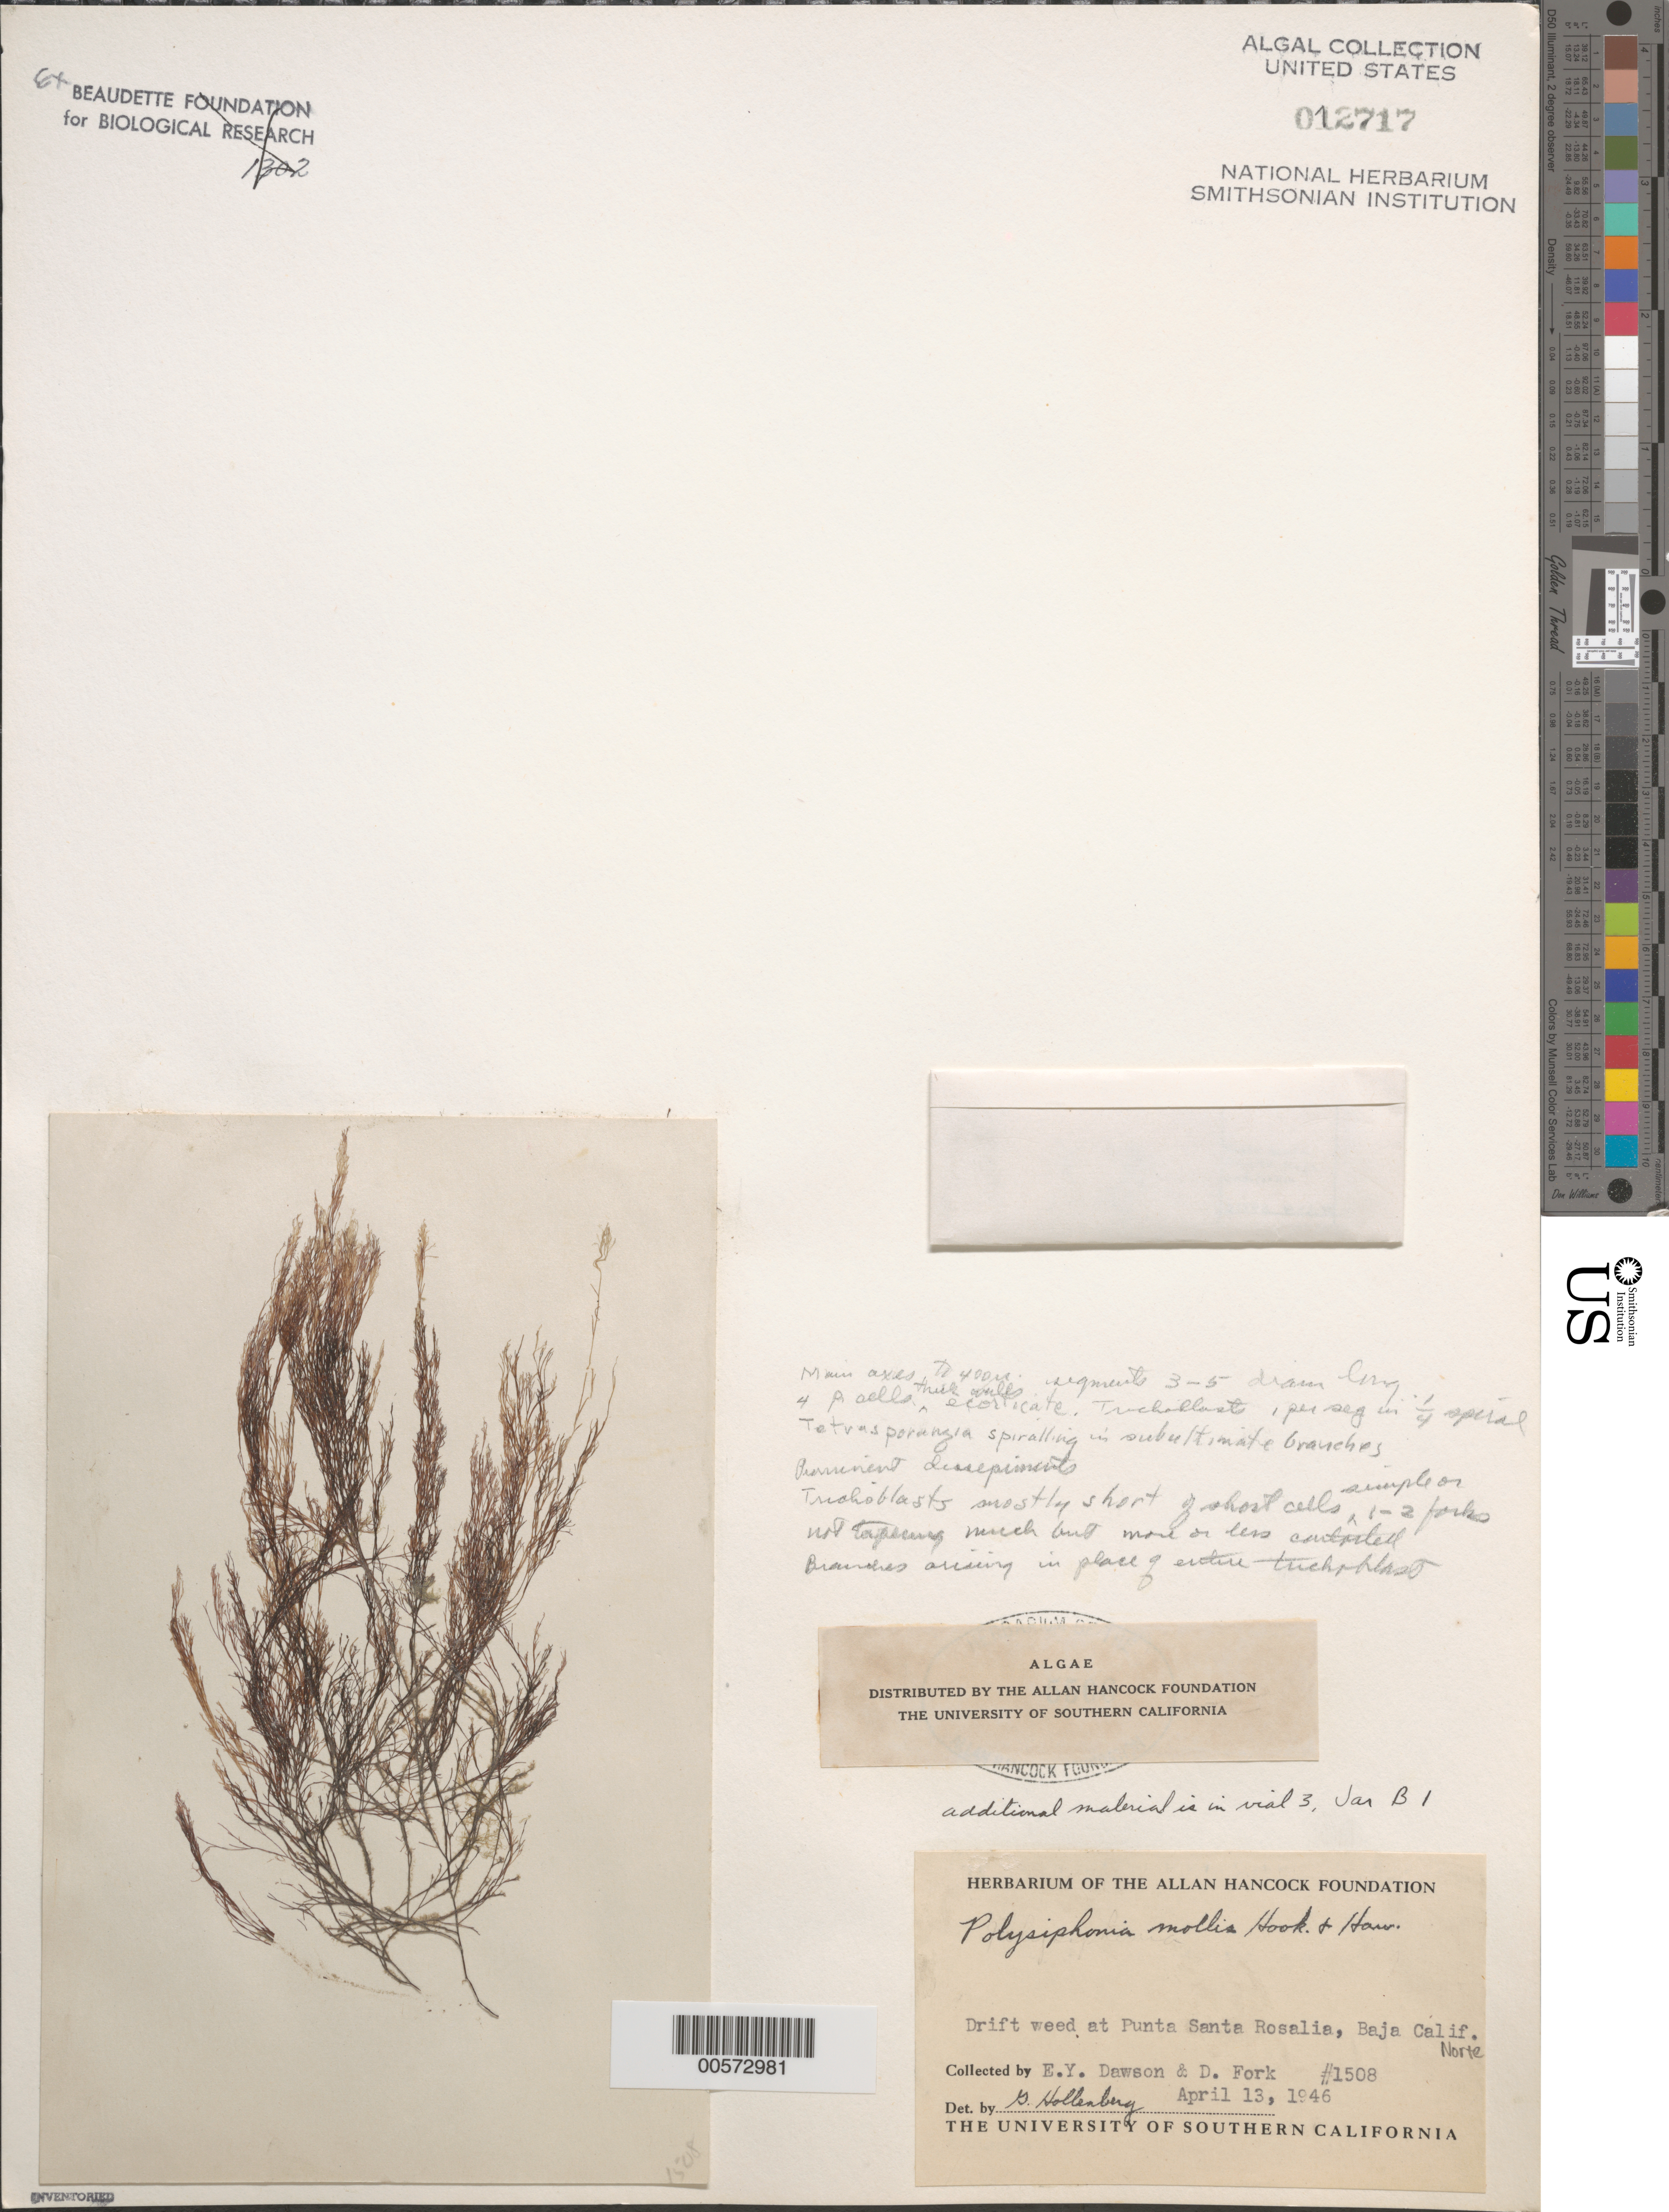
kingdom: Plantae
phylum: Rhodophyta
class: Florideophyceae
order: Ceramiales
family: Rhodomelaceae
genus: Polysiphonia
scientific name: Polysiphonia mollis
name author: Hook. f. & Harv.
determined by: Hollenberg, George J.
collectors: E. Y. Dawson & D. Fork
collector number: EYD 1508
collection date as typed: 13 Apr 1946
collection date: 1946-04-13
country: Mexico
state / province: Baja California Sur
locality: Punta Santa Rosalia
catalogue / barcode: US 12717